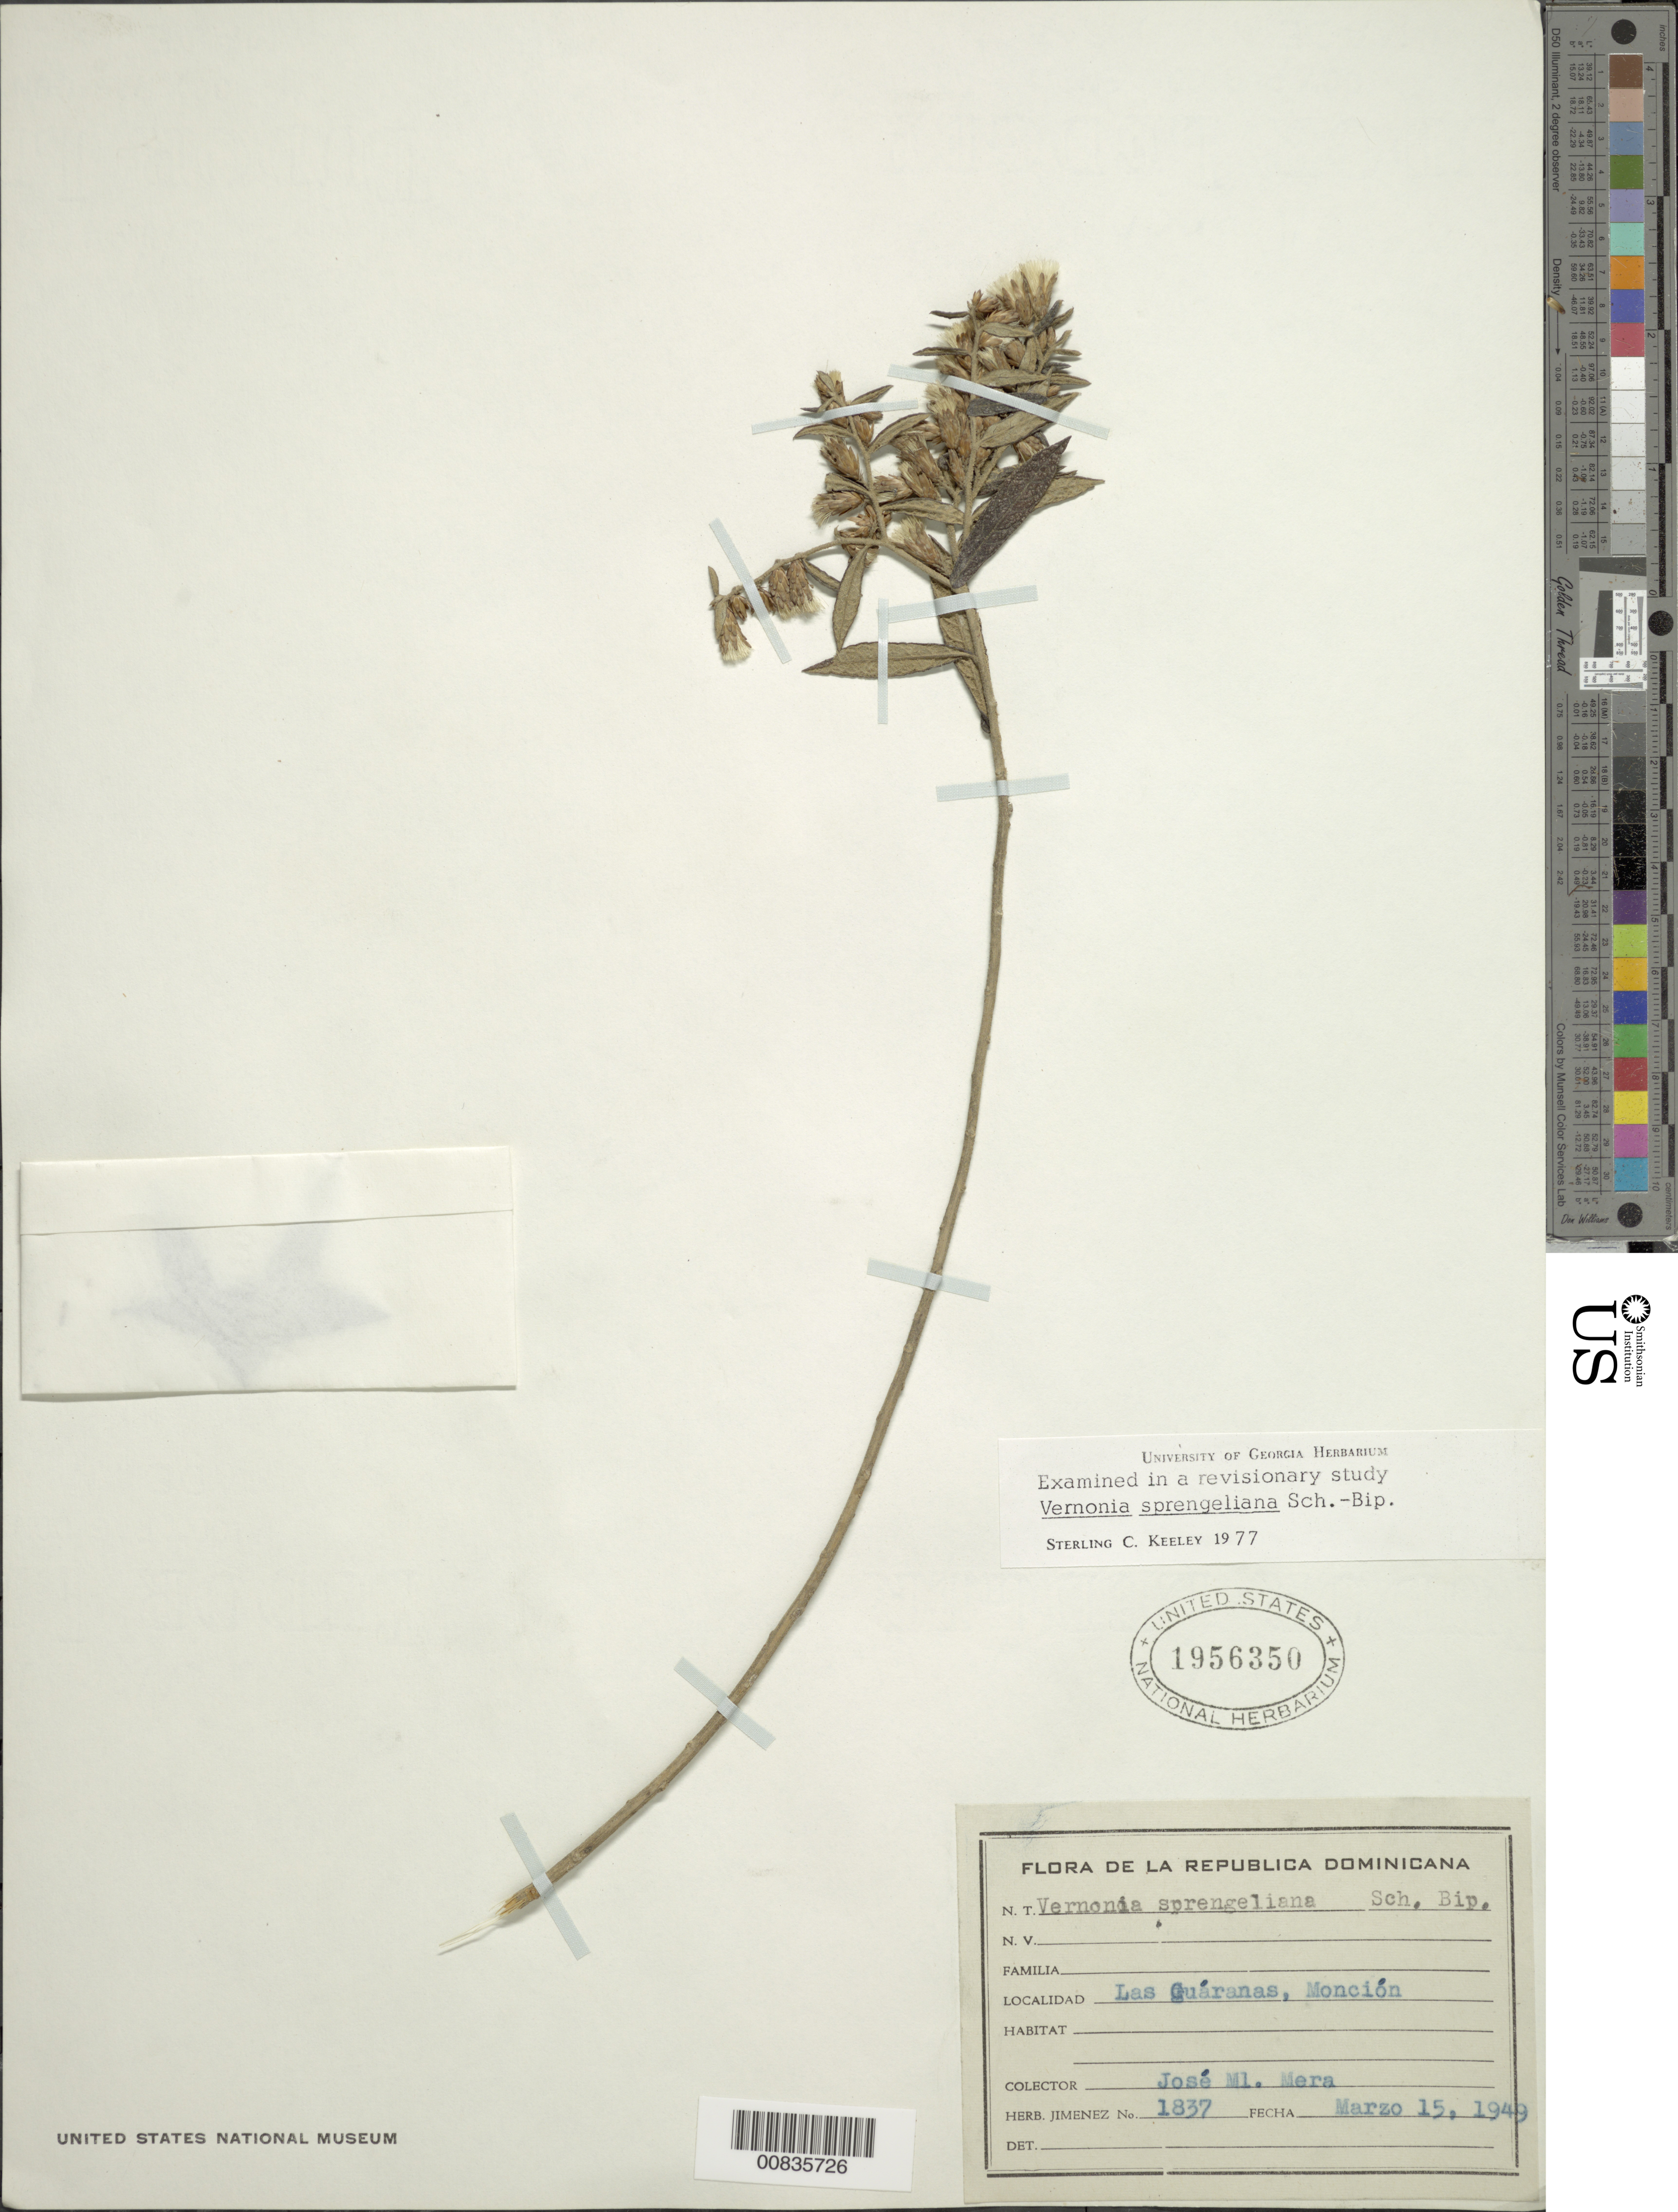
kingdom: Plantae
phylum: Tracheophyta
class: Magnoliopsida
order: Asterales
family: Asteraceae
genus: Lepidaploa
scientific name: Lepidaploa sprengeliana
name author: (Sch. Bip.) H. Rob.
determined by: Keeley, S. C.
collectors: J. Mera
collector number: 1837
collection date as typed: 15 Mar 1949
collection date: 1949-03-15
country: Dominican Republic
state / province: Monte Cristi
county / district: Monción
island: Hispaniola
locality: Las Guáranas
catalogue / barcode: US 1956350